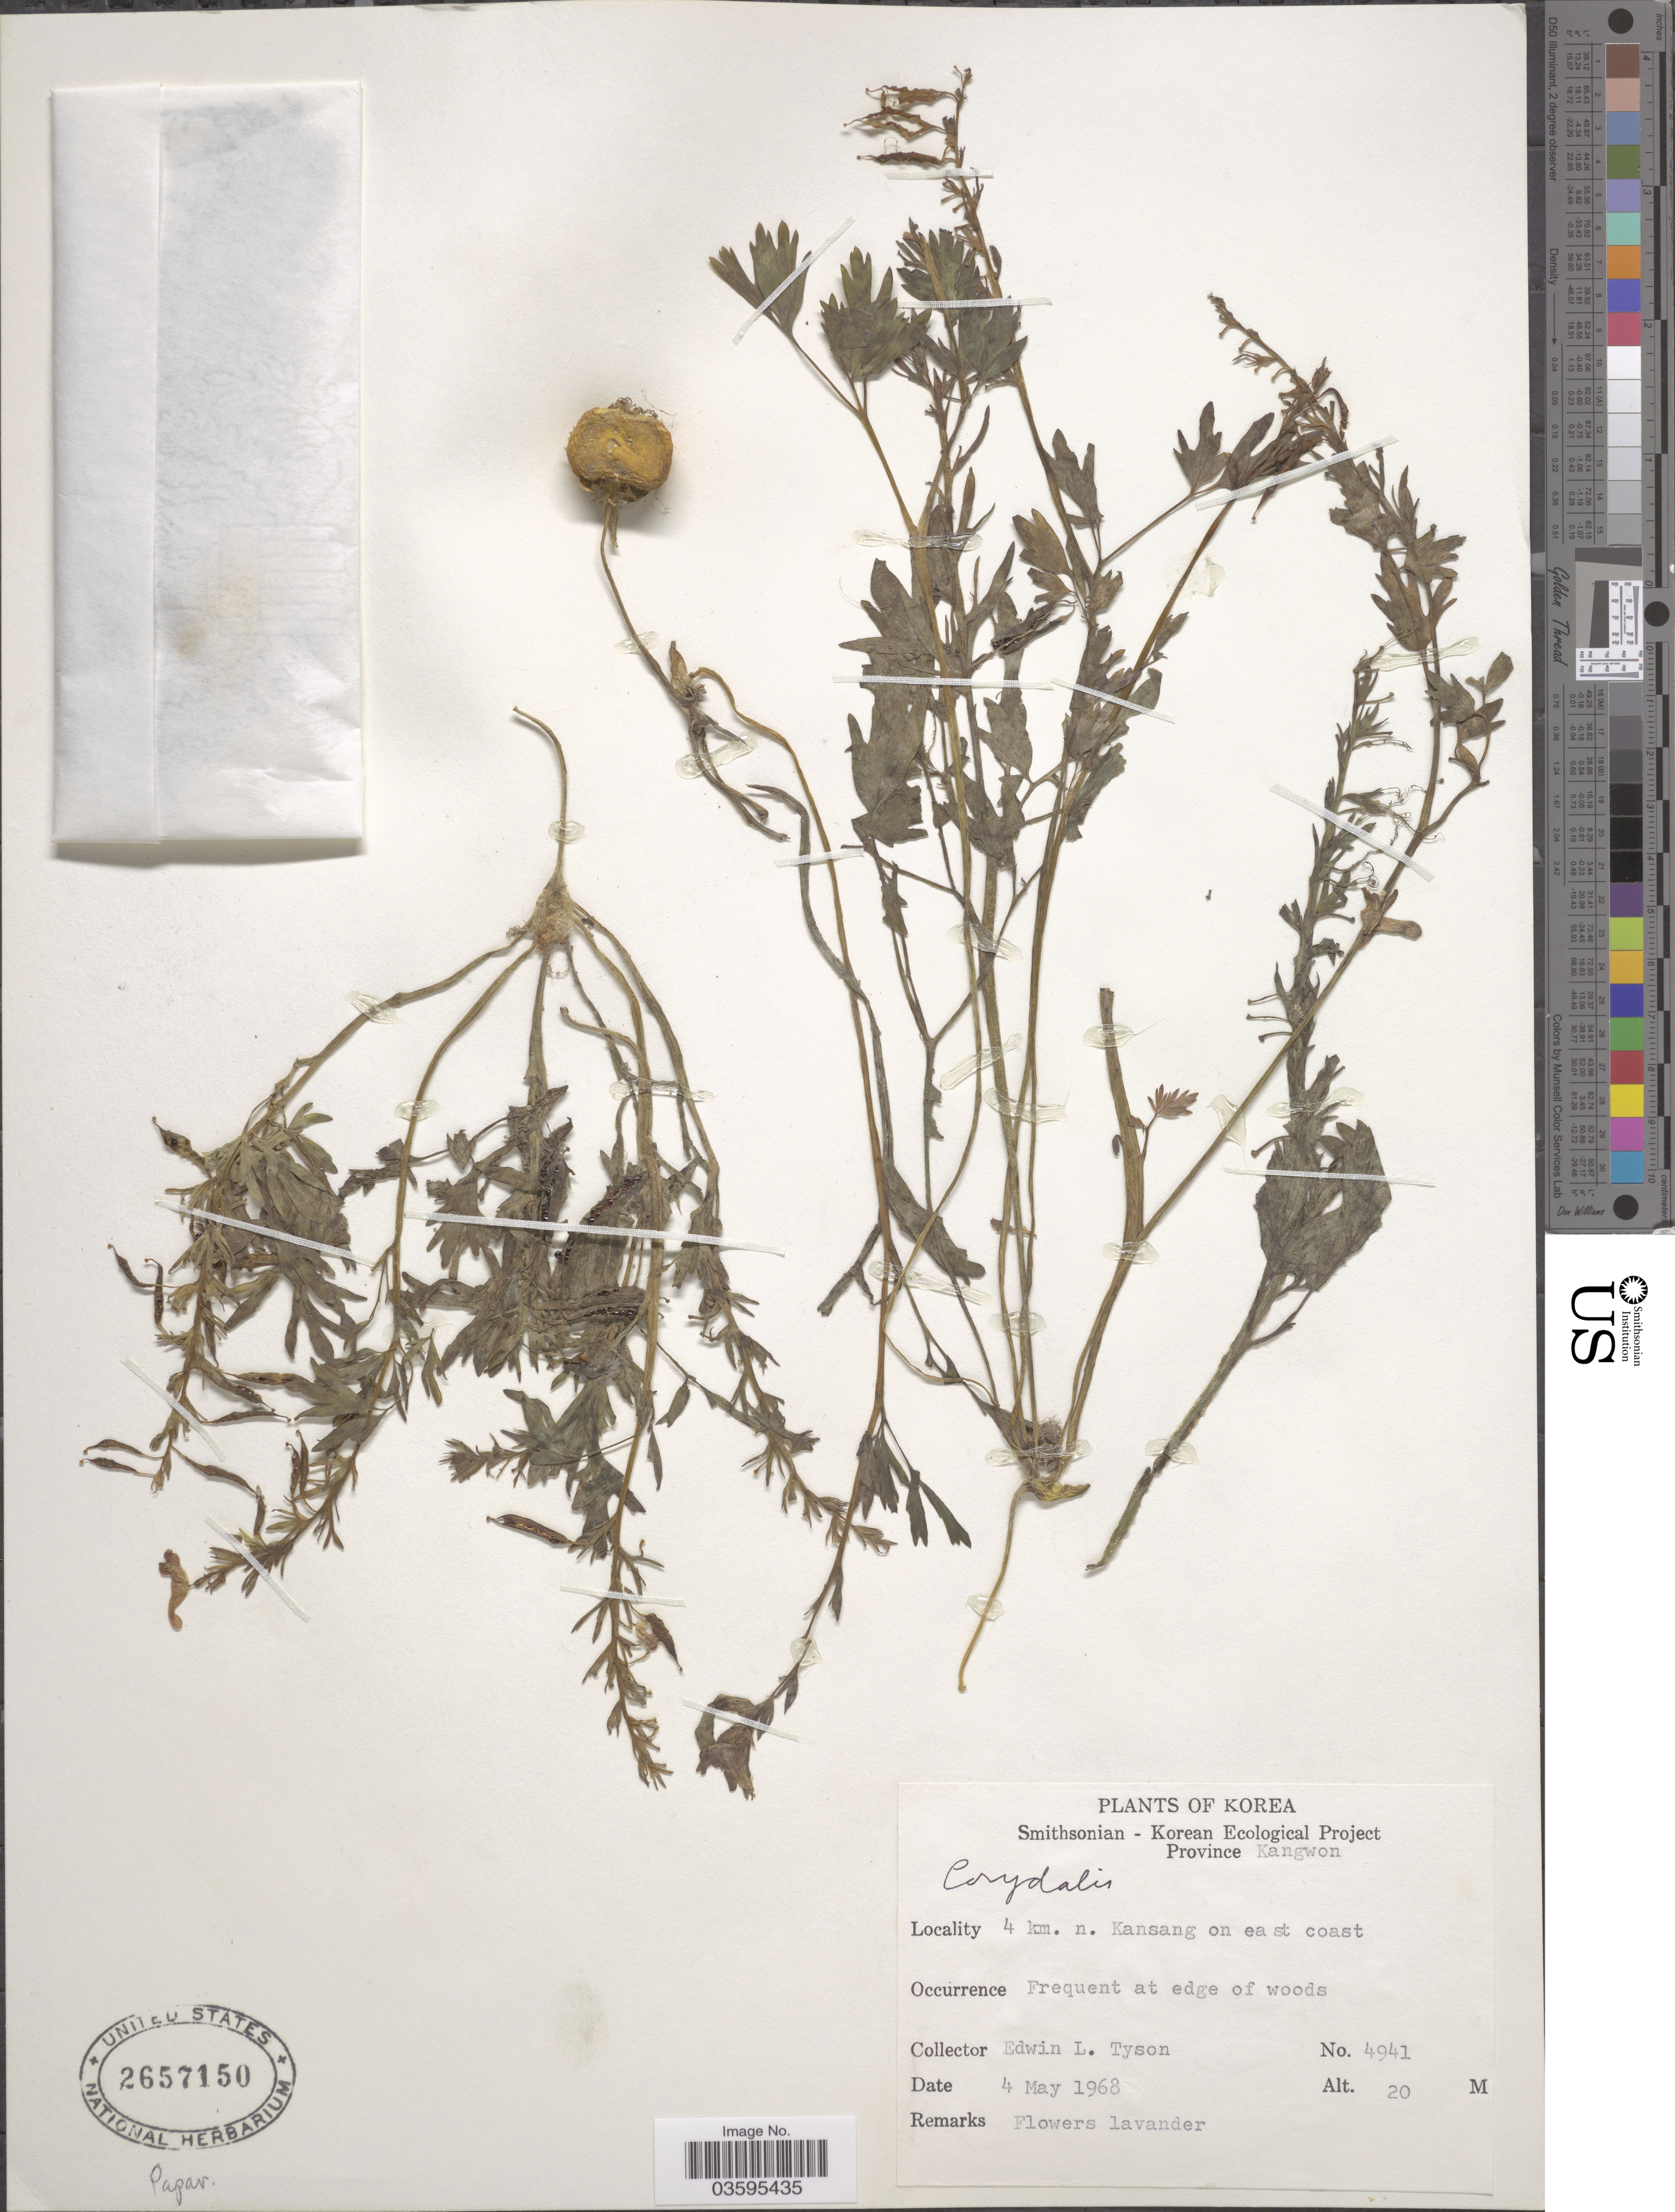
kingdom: Plantae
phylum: Tracheophyta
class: Magnoliopsida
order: Ranunculales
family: Papaveraceae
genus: Corydalis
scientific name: Corydalis sp.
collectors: E. L. Tyson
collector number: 4941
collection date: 1968-05-04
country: North Korea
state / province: Kangwon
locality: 4 km. n. Kansang on east coast.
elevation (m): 20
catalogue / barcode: US 2657150